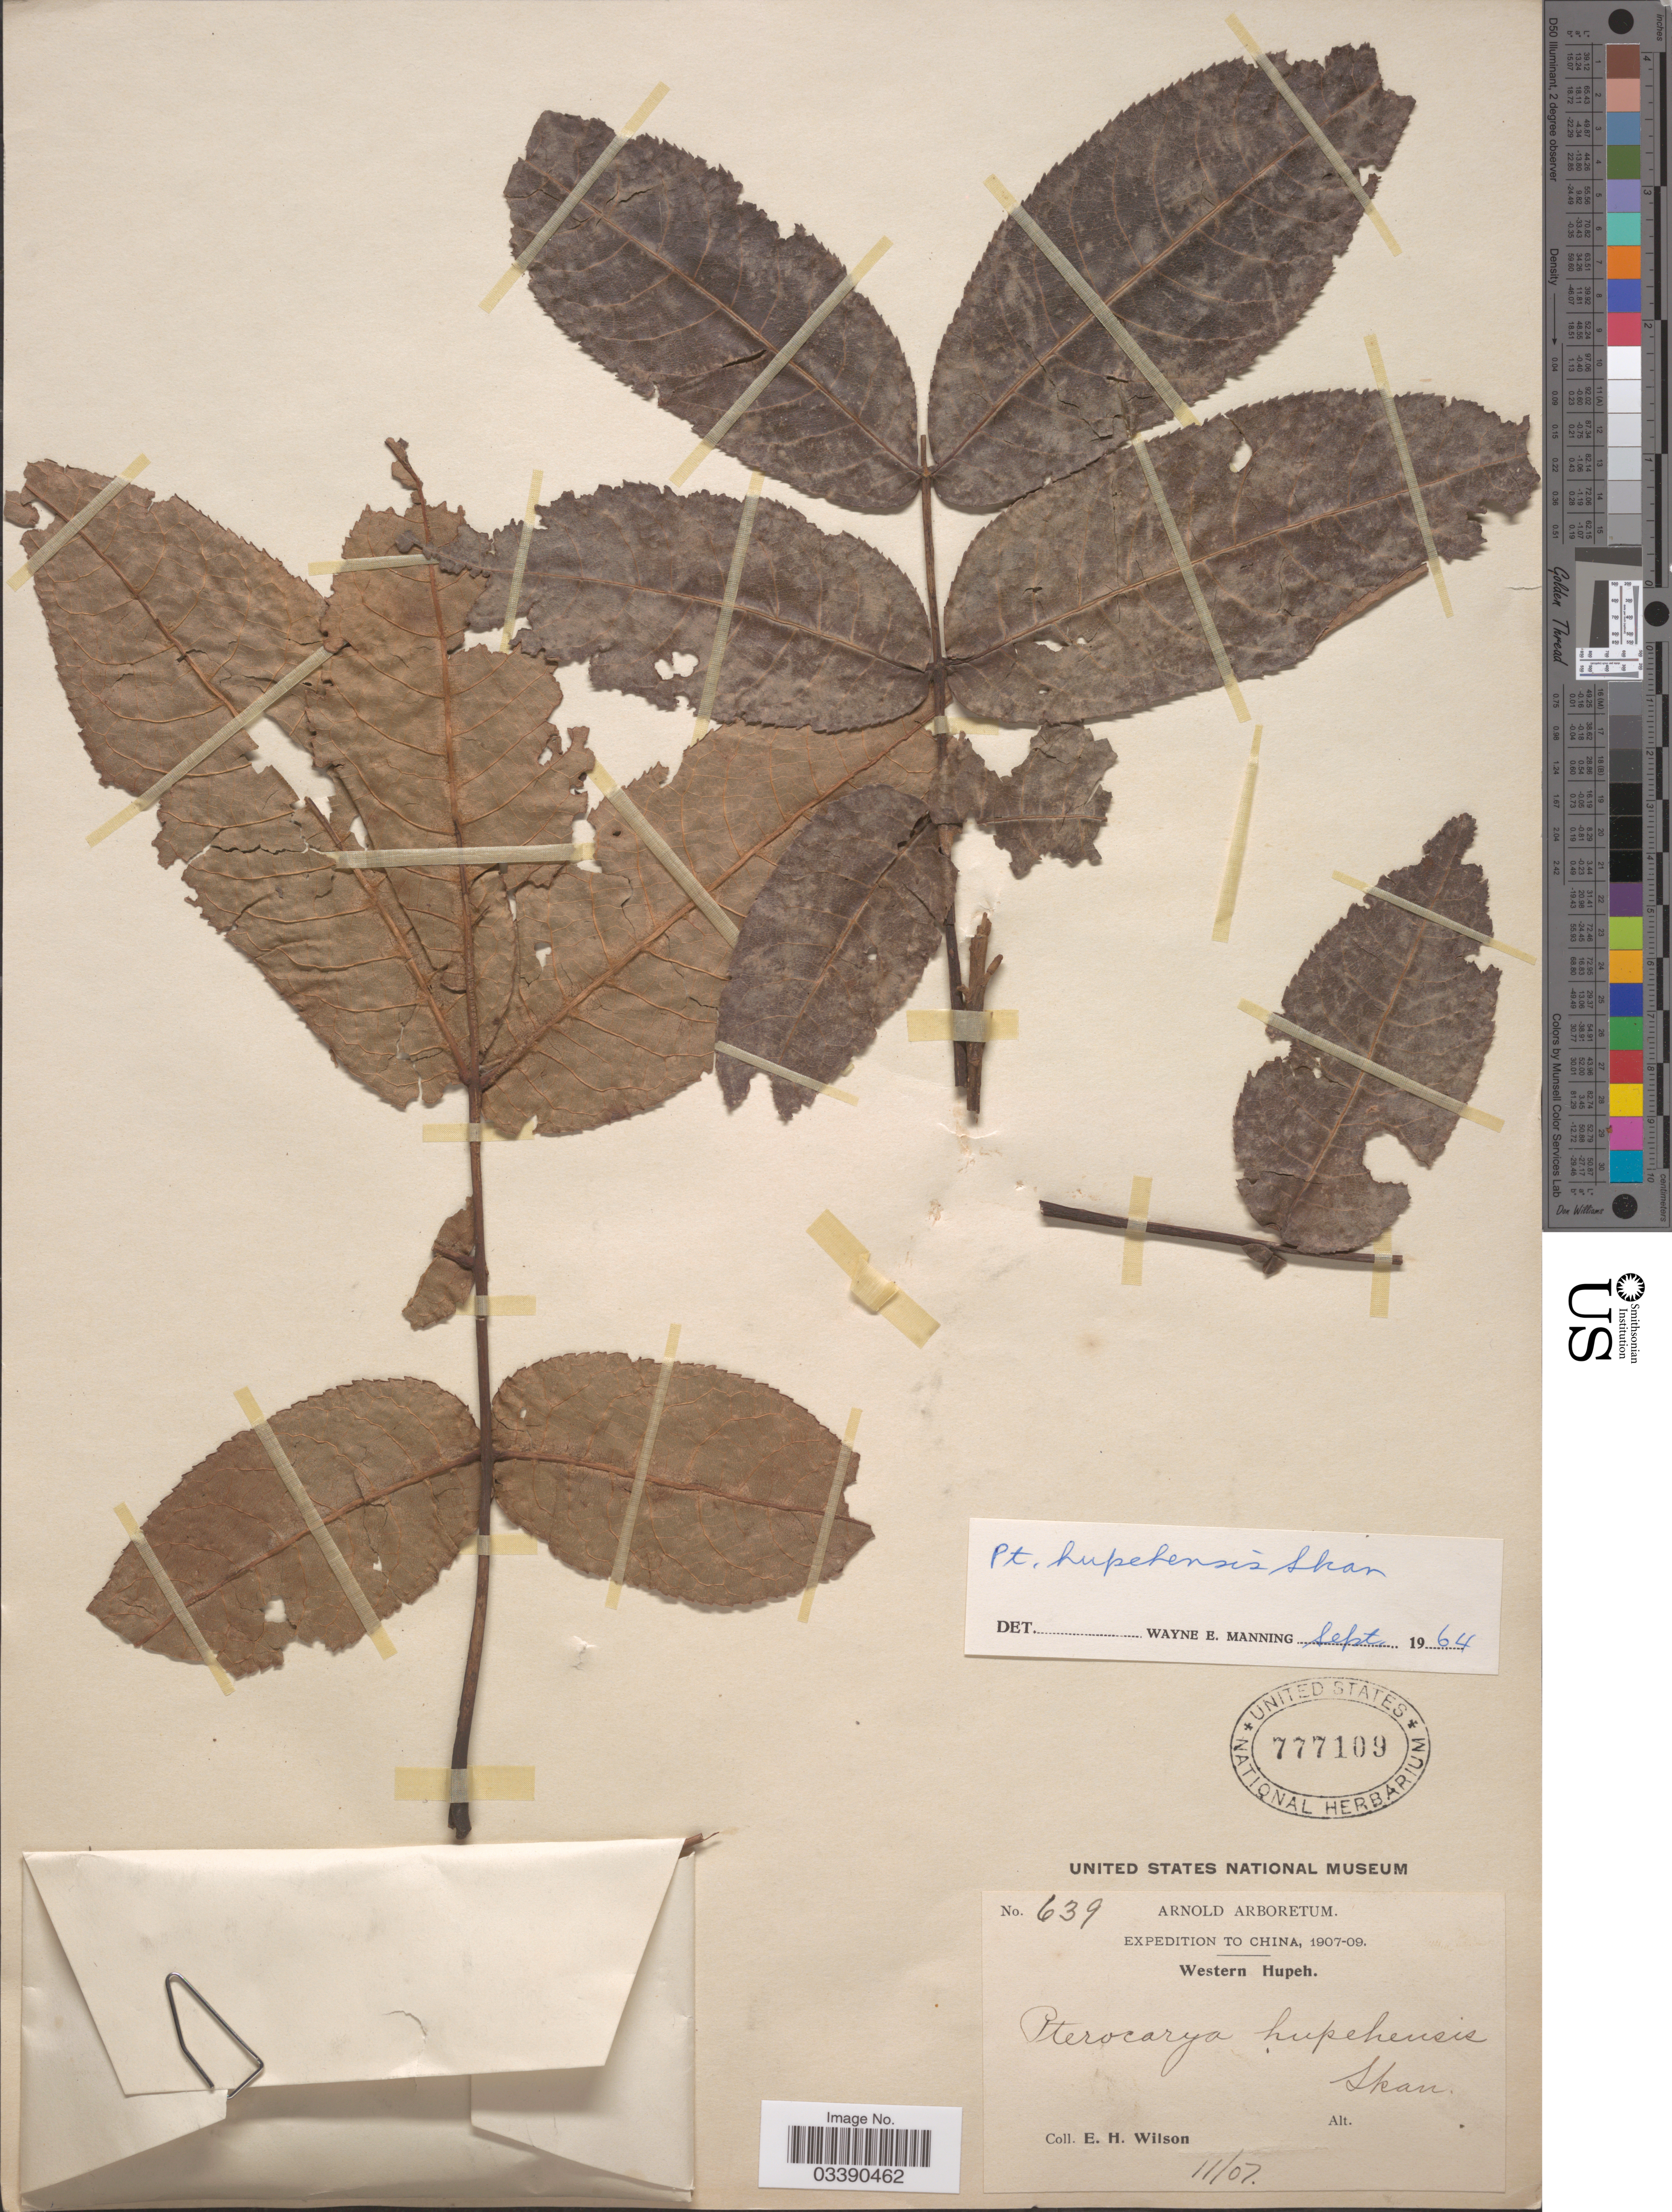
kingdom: Plantae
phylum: Tracheophyta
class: Magnoliopsida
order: Fagales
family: Juglandaceae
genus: Pterocarya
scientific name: Pterocarya hupehensis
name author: Skan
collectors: E. Wilson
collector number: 639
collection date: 1907-11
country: China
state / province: Hubei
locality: Western Hupeh.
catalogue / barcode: US 777109